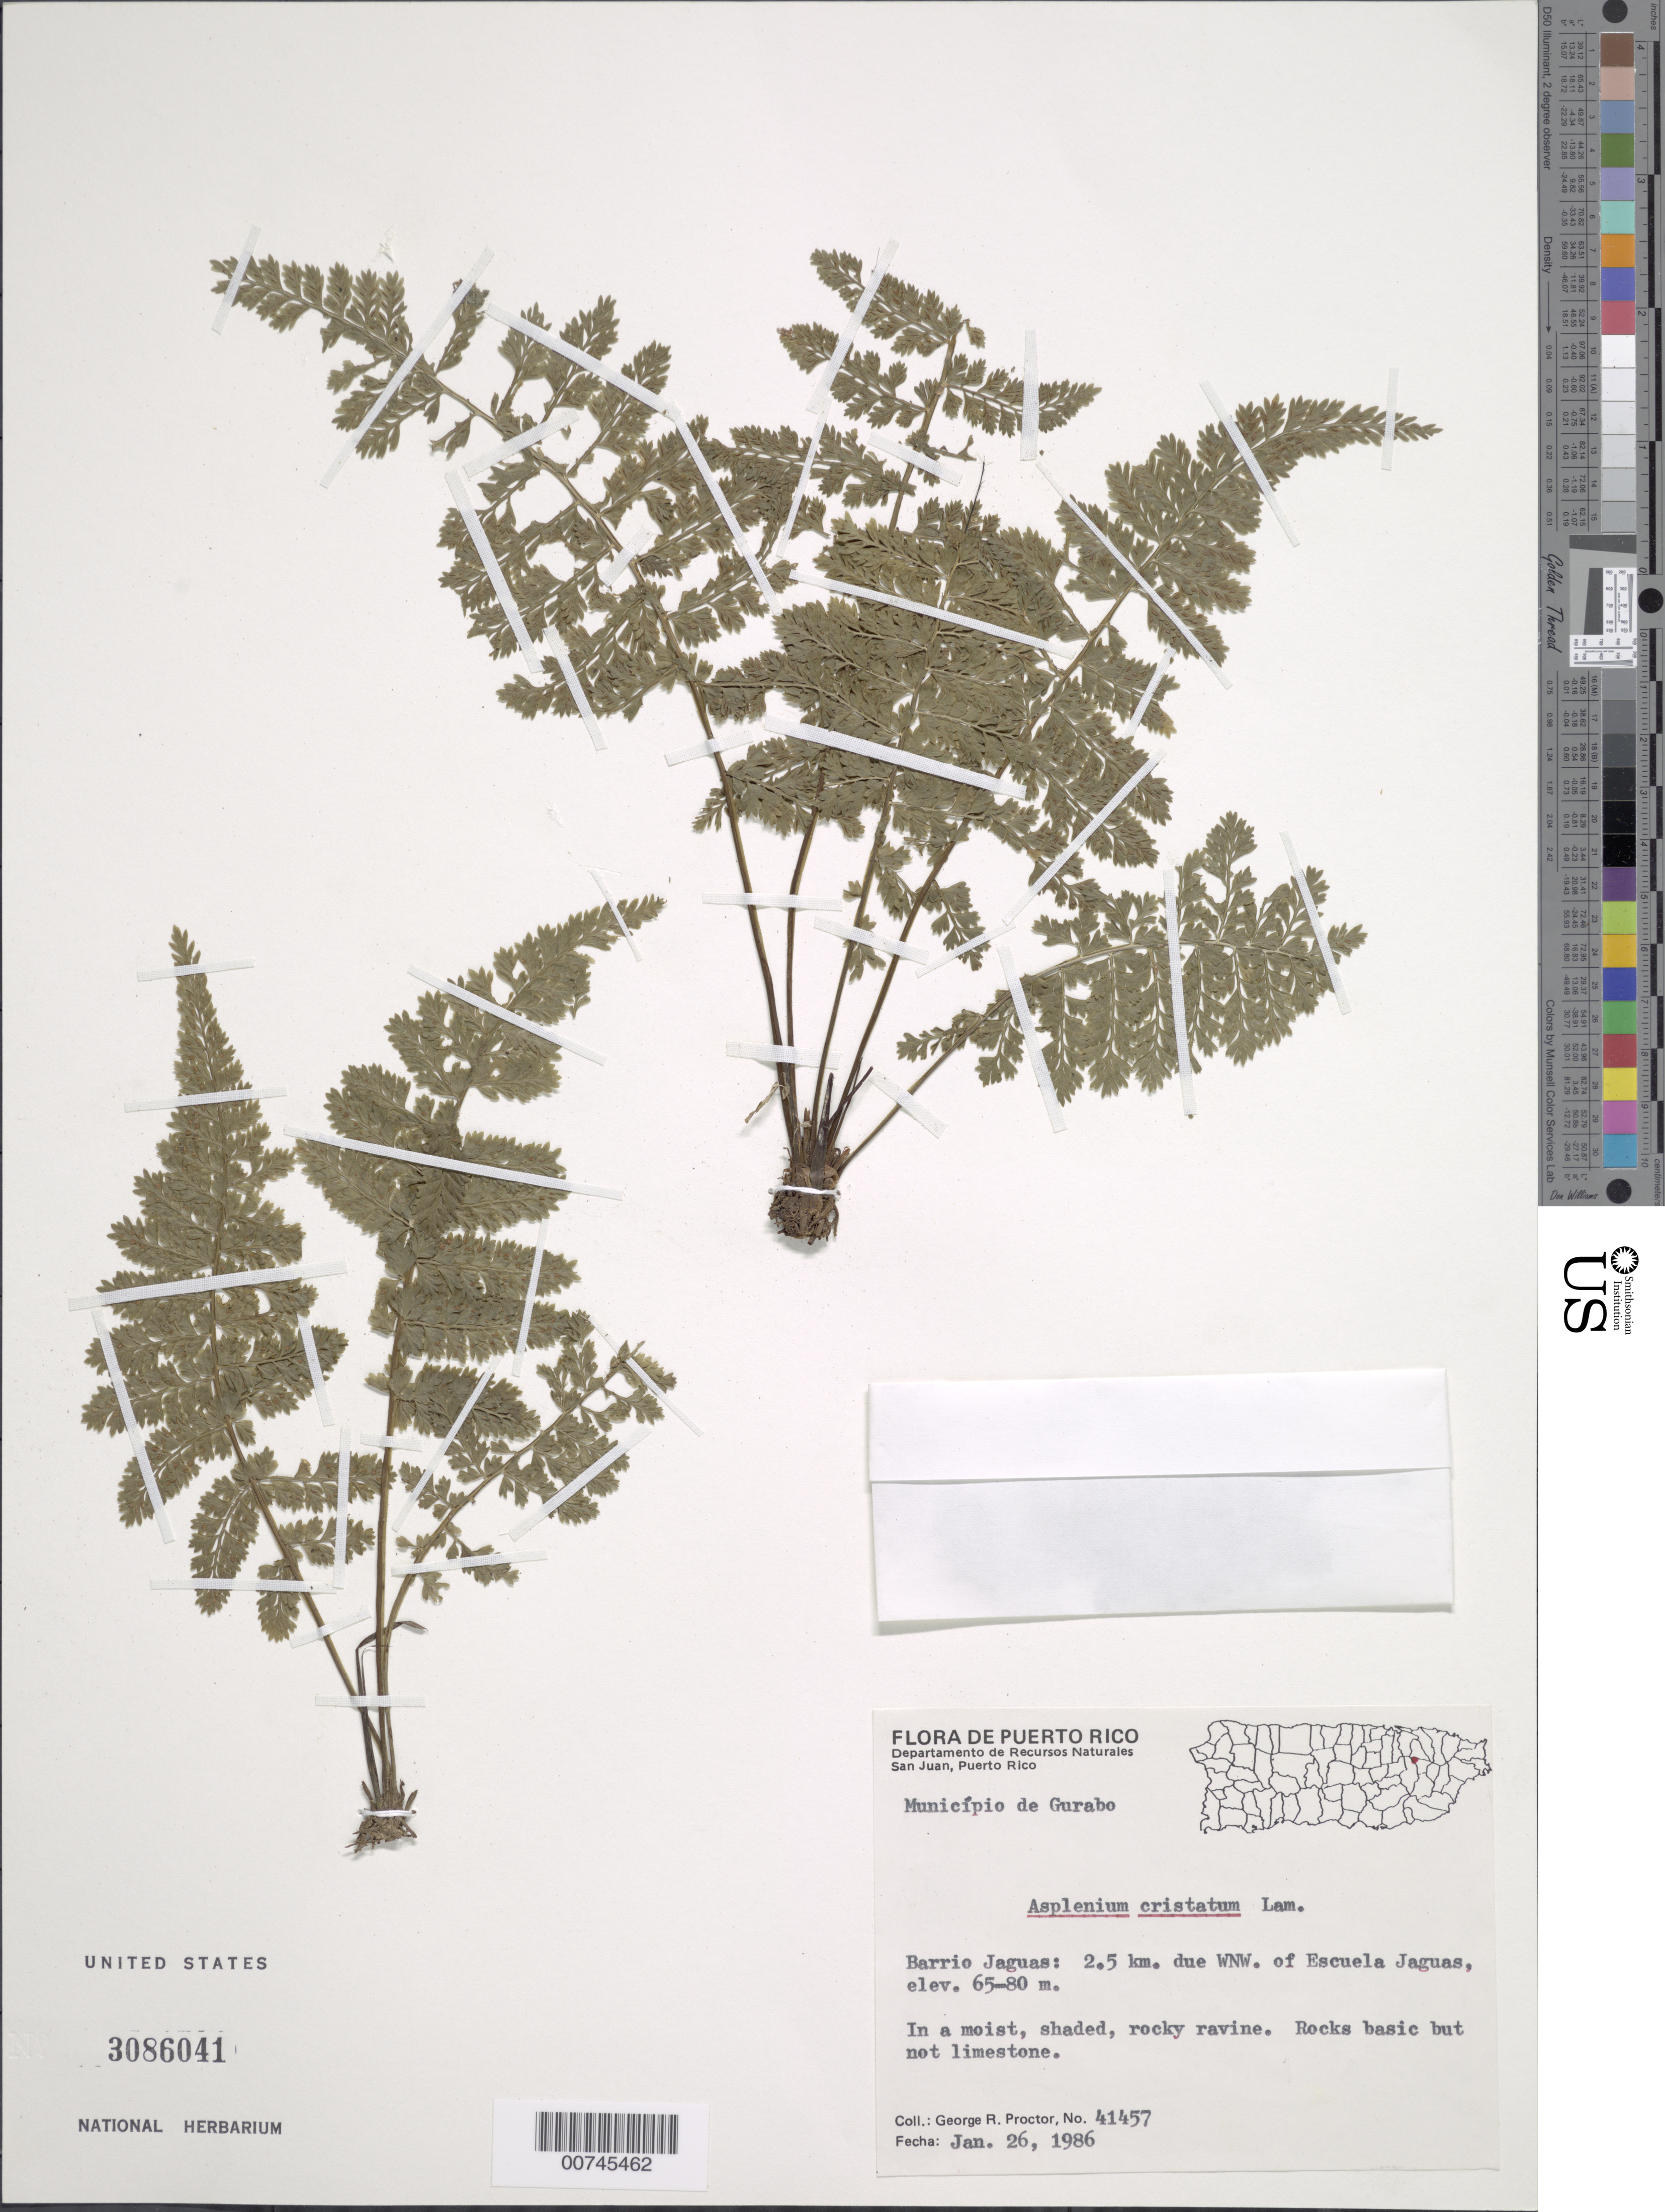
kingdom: Plantae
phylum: Tracheophyta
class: Polypodiopsida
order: Polypodiales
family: Aspleniaceae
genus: Asplenium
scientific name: Asplenium cristatum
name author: Lam.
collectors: G. R. Proctor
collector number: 41457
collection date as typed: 26 Jan 1986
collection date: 1986-01-26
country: Puerto Rico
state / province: Salinas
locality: Barrio Jaguas: 2.5 km due WNW of Escuela Jaguas. Municipio de Gurabo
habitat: In a moist, shaded, rocky ravine. Rocks basic but not limestone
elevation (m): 65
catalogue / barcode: US 3086041